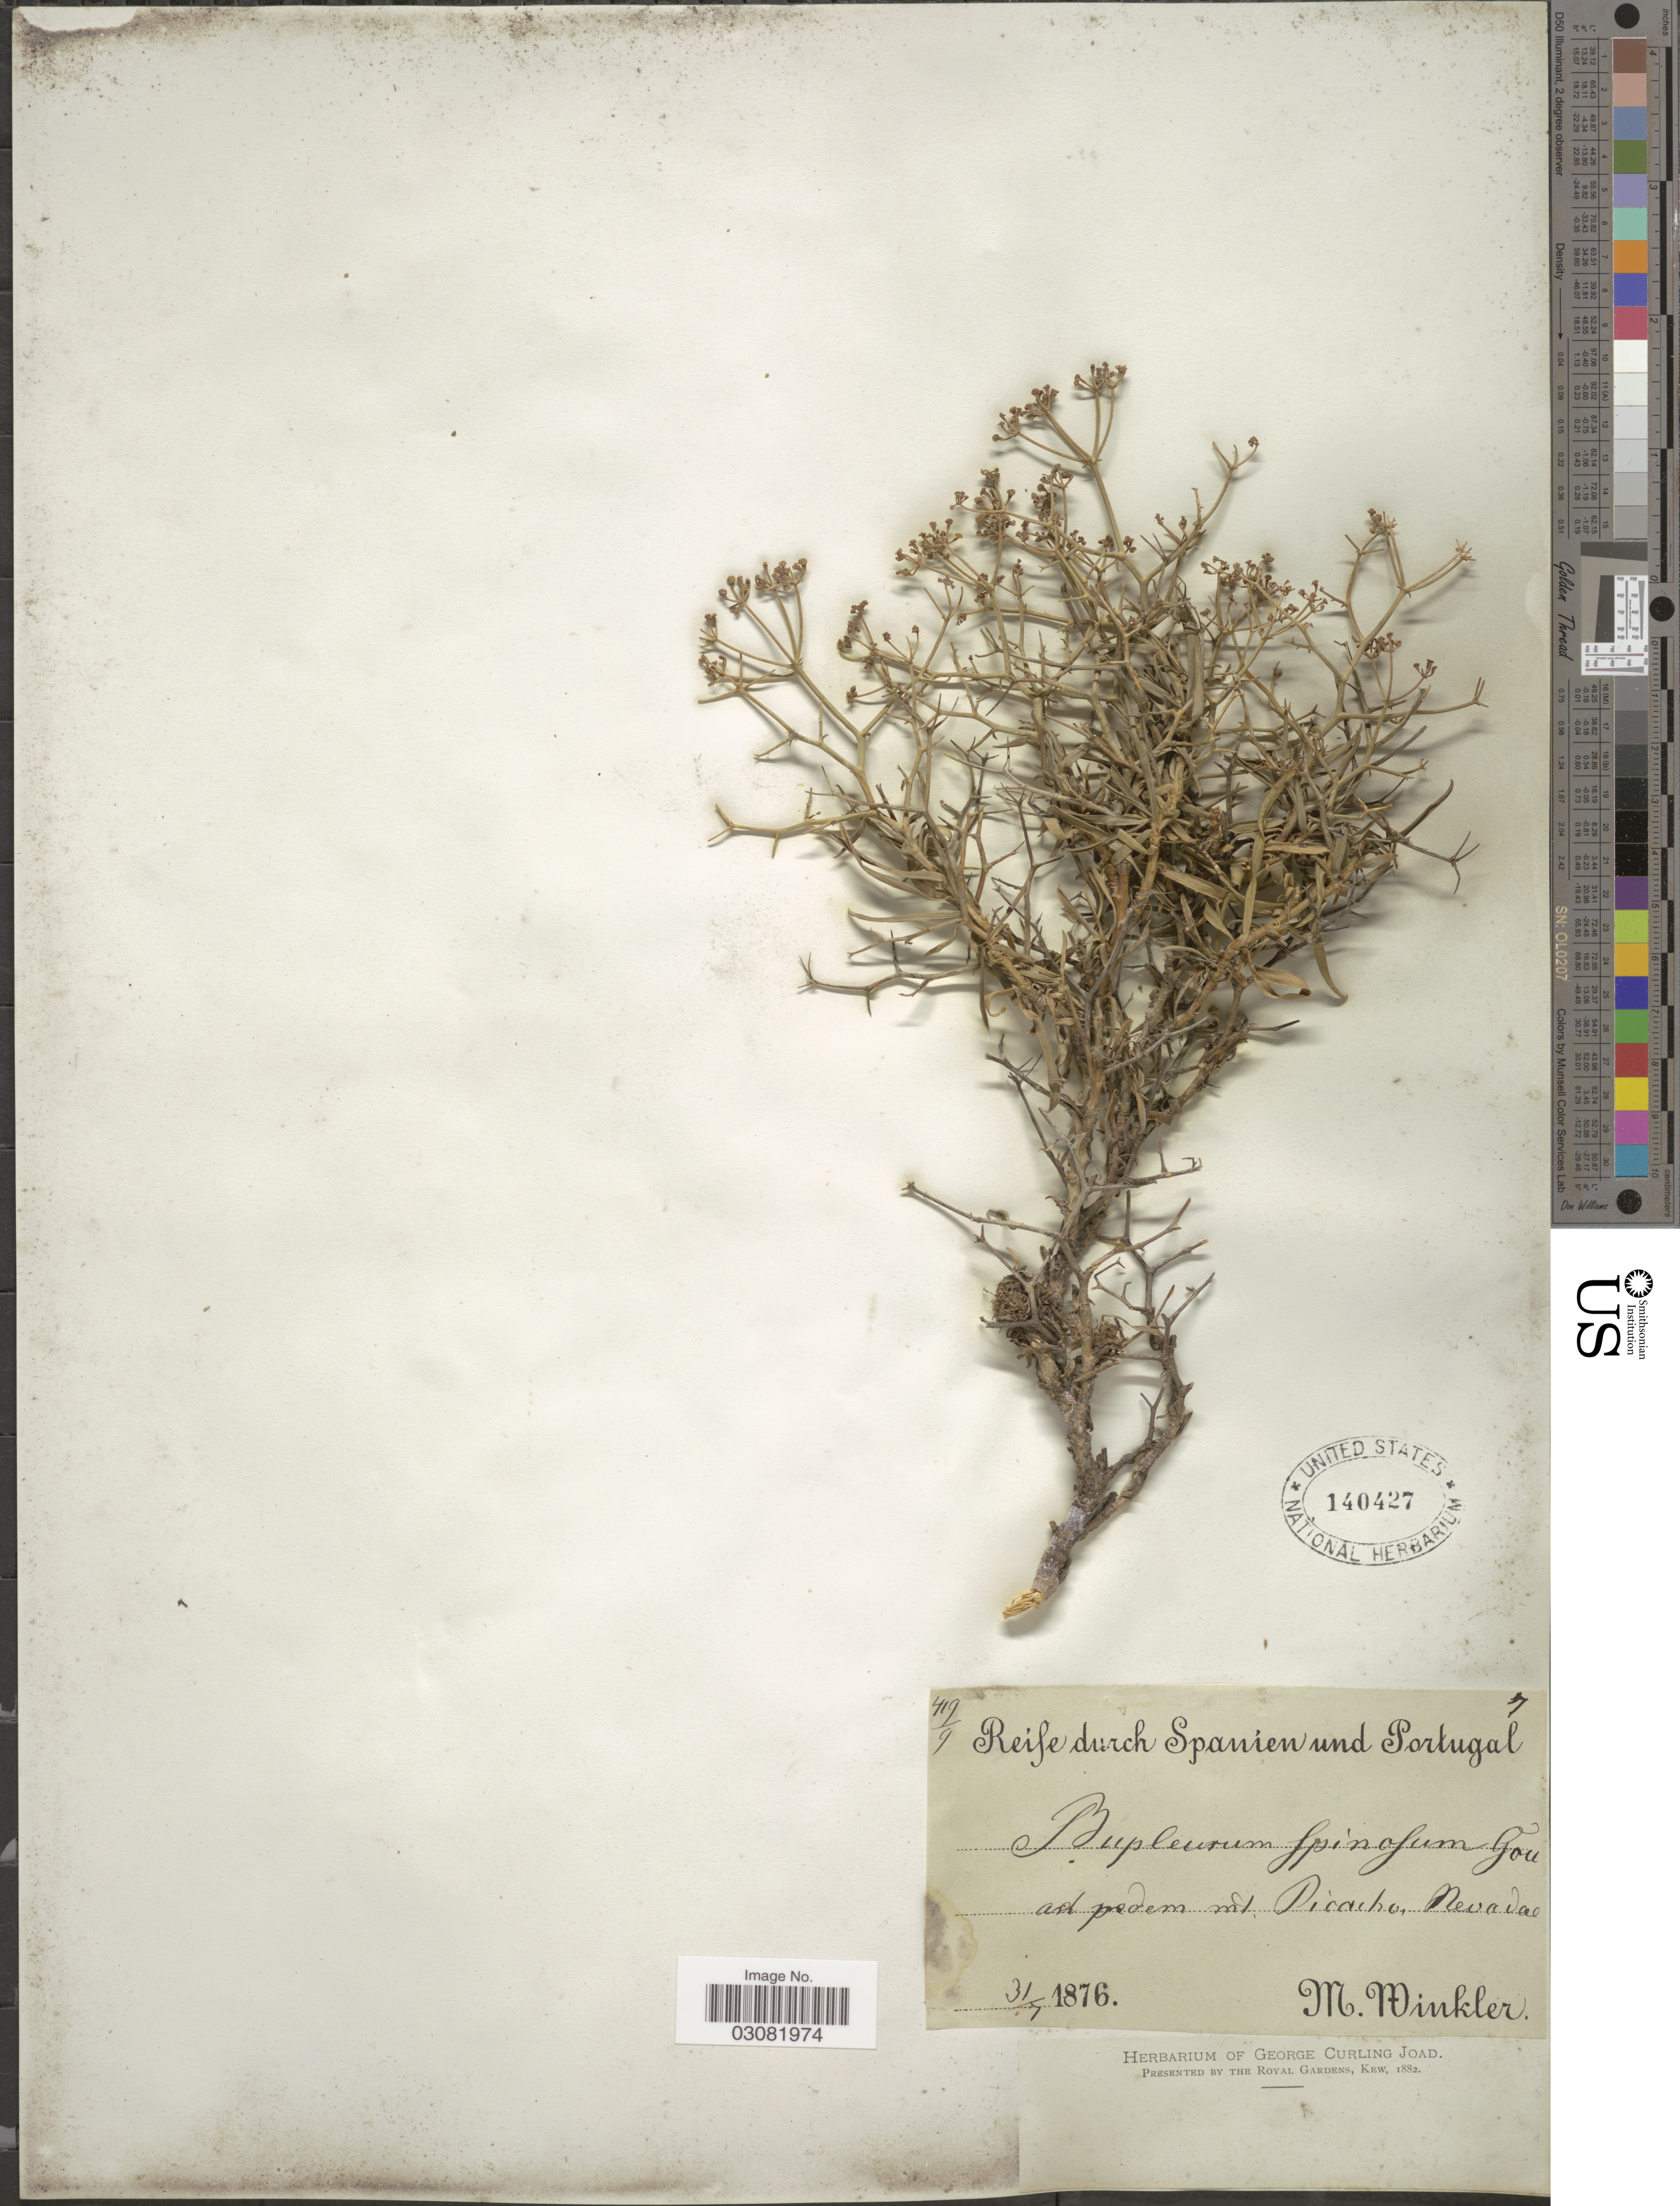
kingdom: Plantae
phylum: Tracheophyta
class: Magnoliopsida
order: Apiales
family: Apiaceae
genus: Bupleurum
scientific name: Bupleurum spinosum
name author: Gouan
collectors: M. Winkler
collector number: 419/9?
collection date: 1876-07-31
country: Spain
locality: Spanien und Portigal. Ad pedem mt. Picacho, Nevadae.